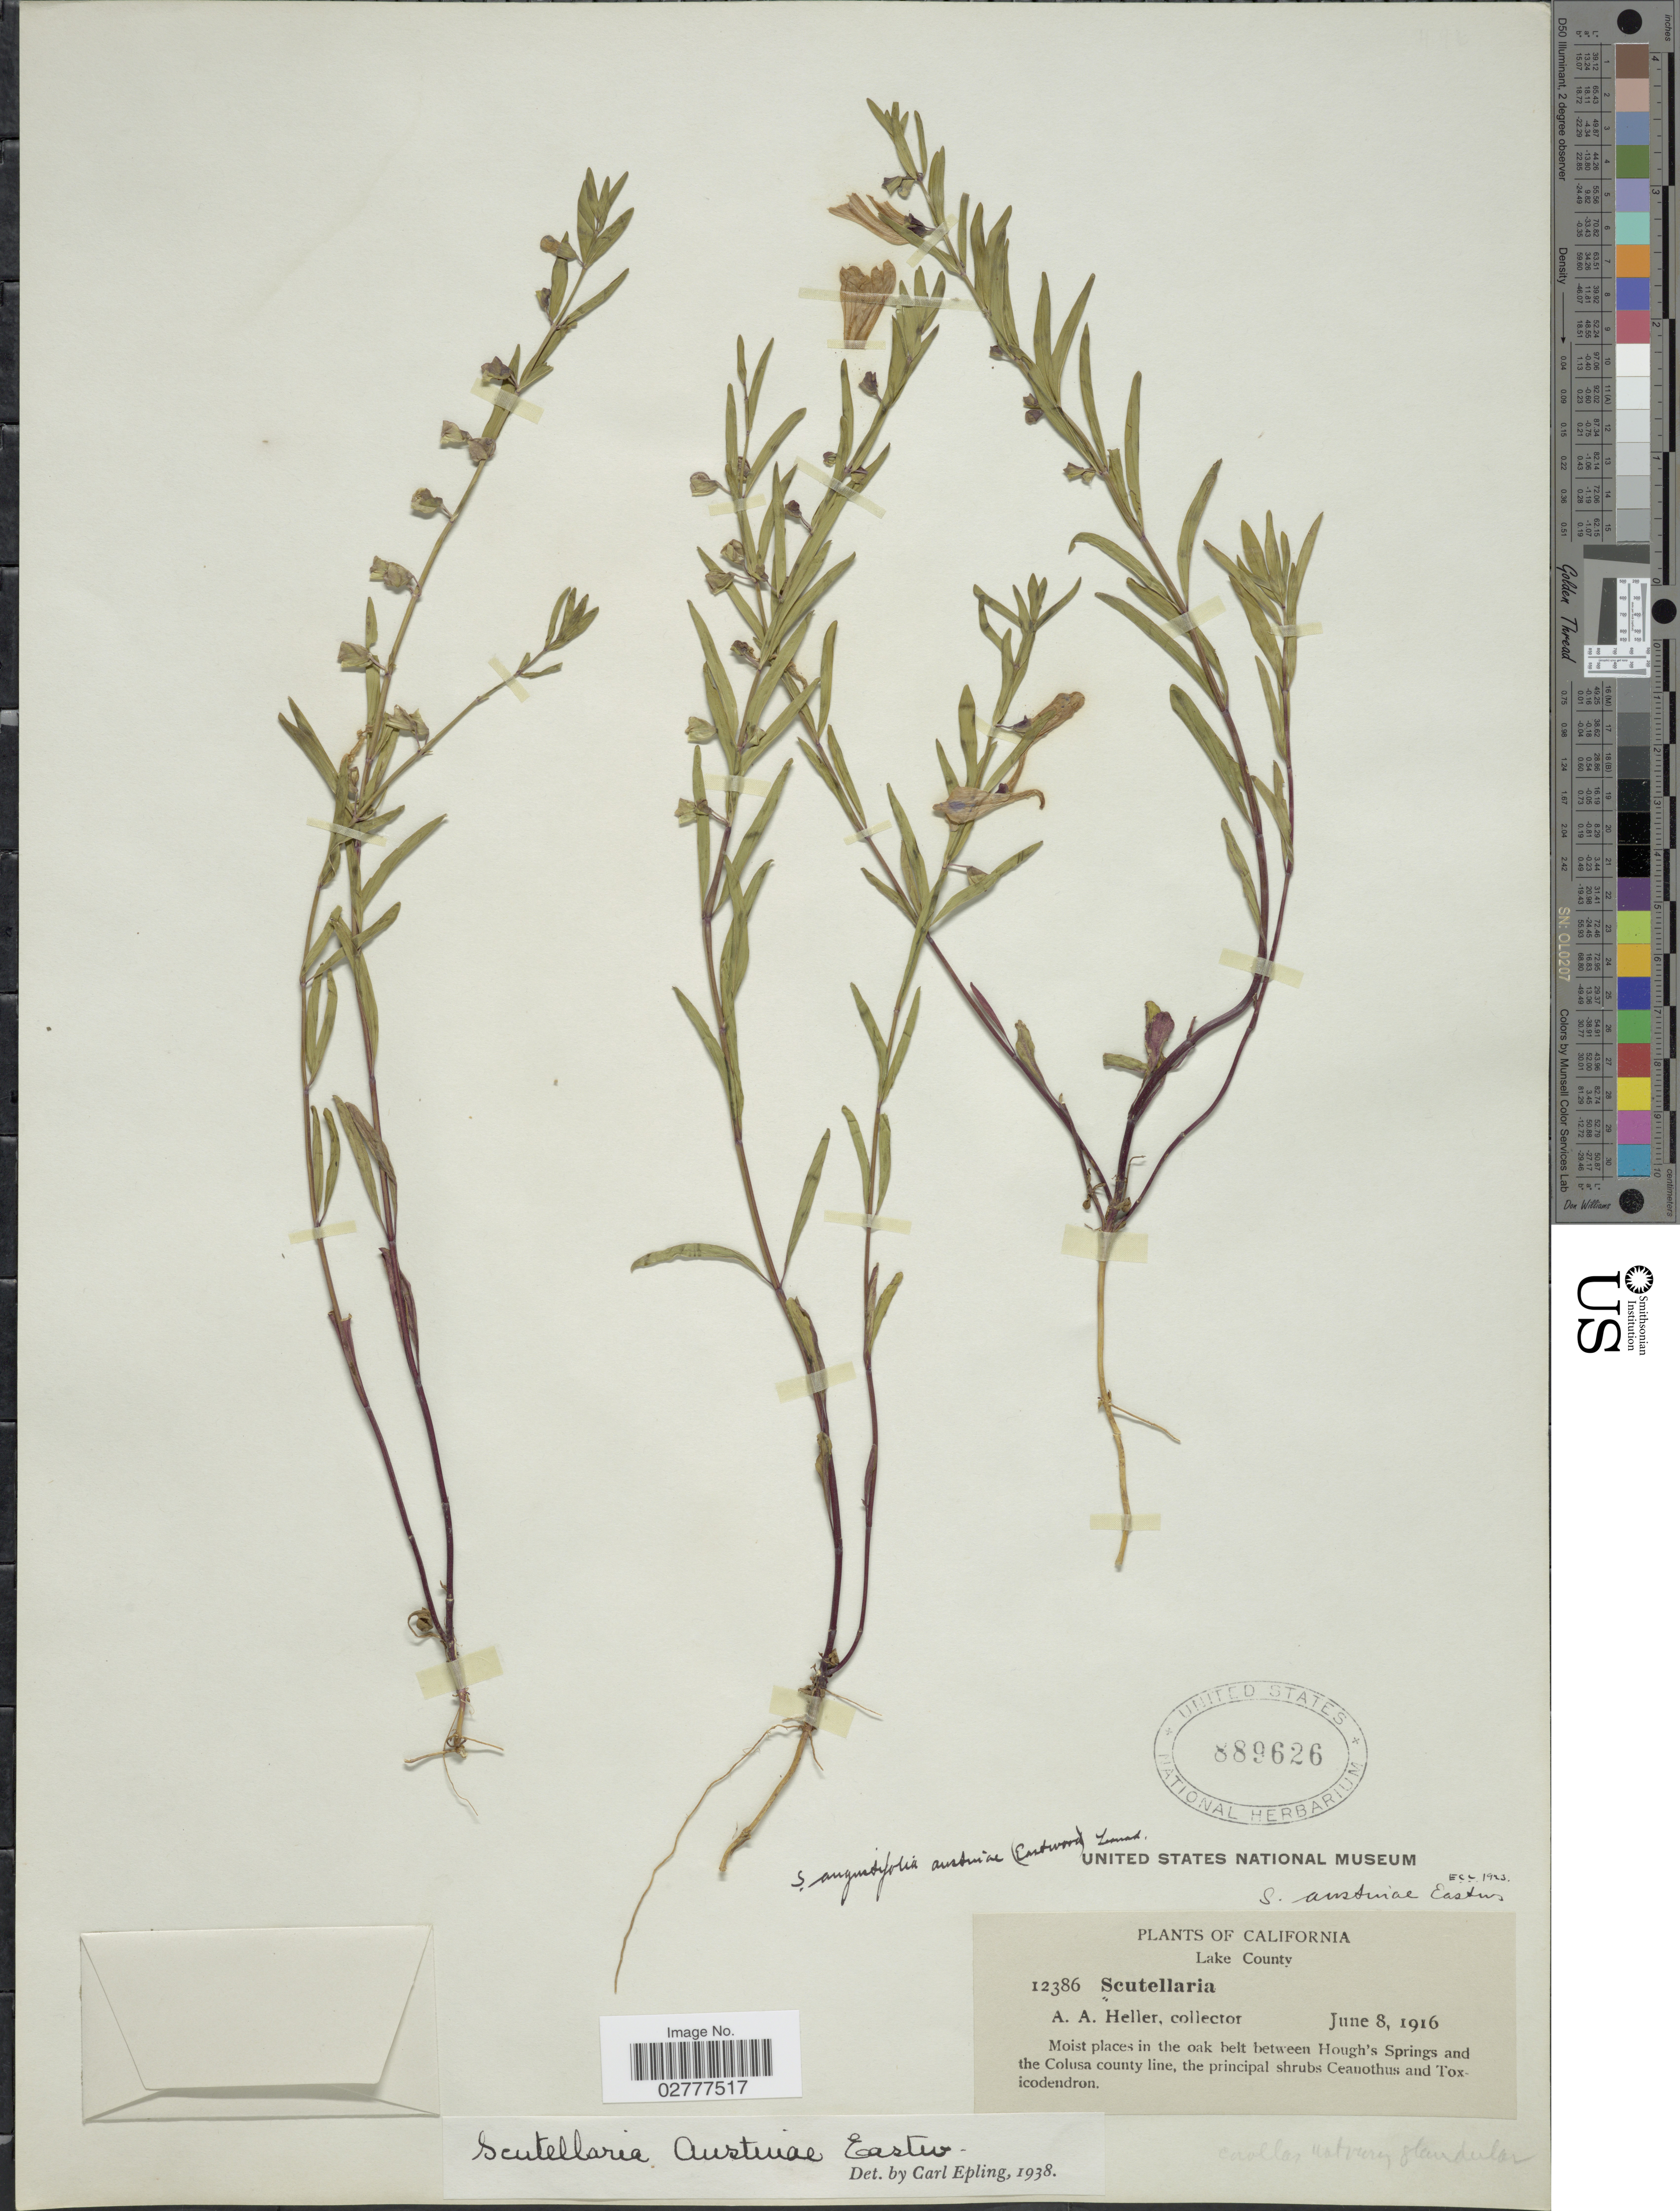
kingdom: Plantae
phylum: Tracheophyta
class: Magnoliopsida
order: Lamiales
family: Lamiaceae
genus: Scutellaria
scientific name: Scutellaria austinae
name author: Eastw.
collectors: A. A. Heller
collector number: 12386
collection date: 1916-06-08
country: United States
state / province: California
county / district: Lake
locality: Lake County, moist places in the oak belt between Hough's Springs and the Colusa county line.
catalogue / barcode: US 889626